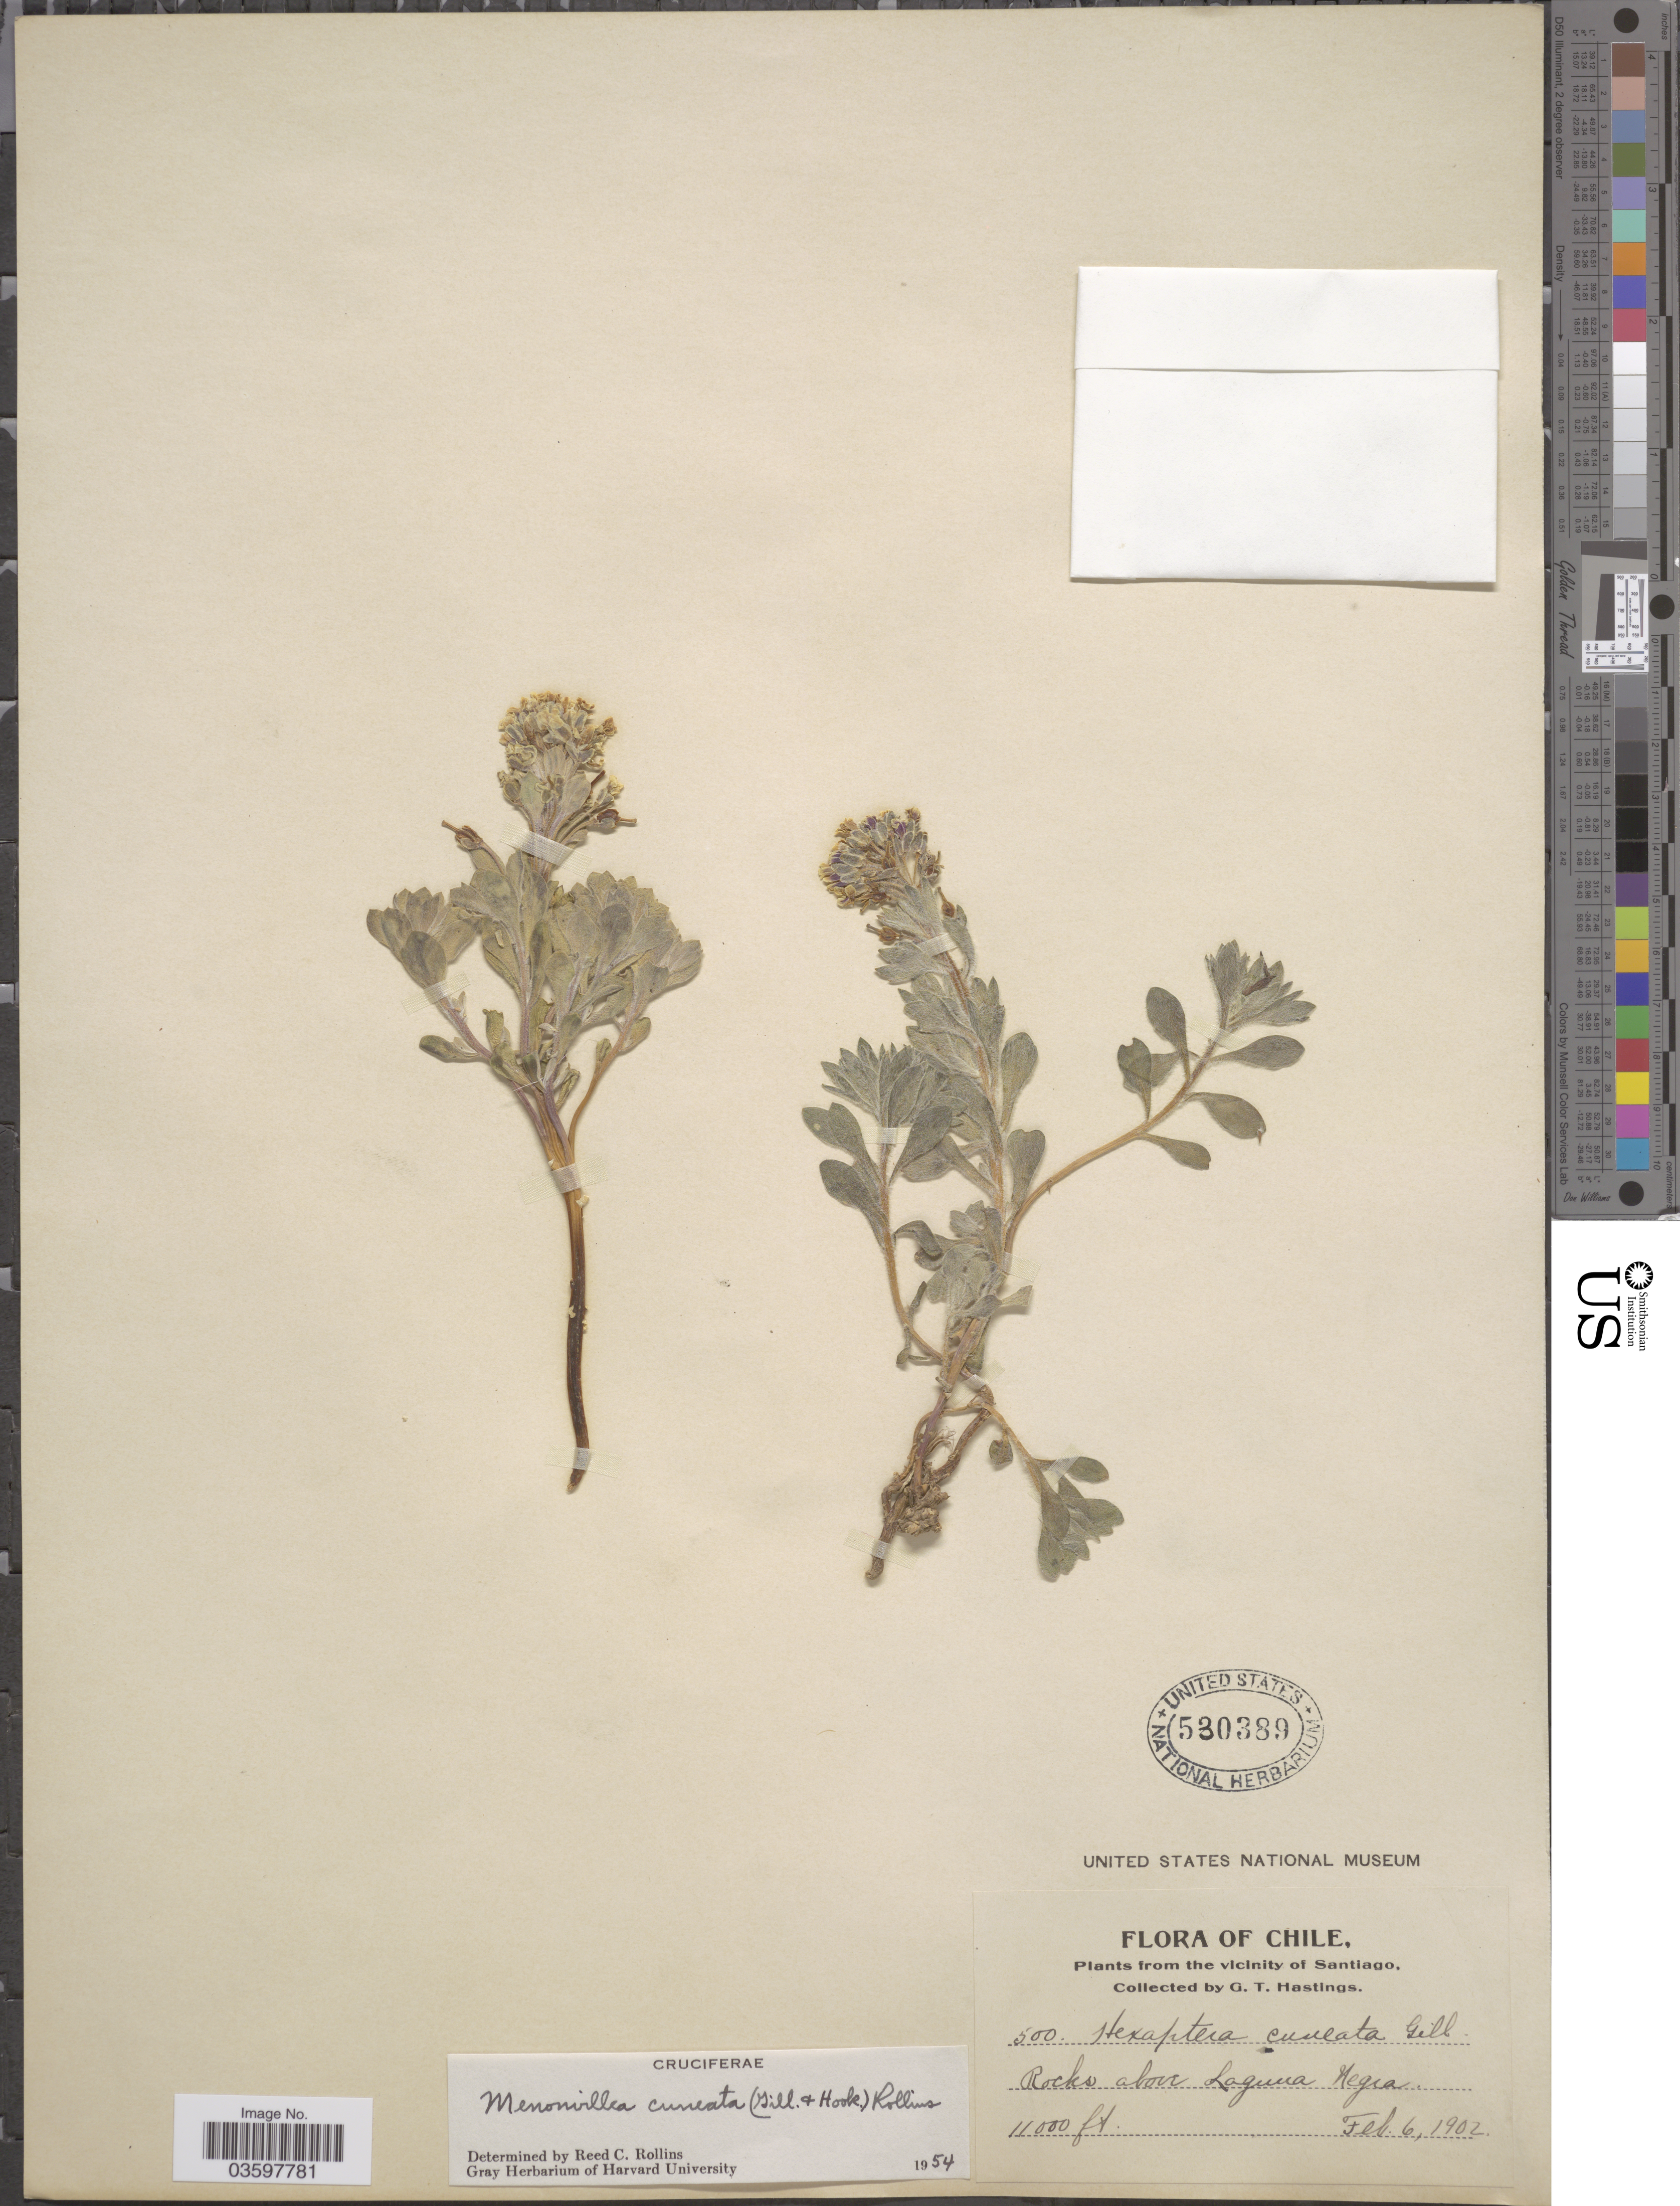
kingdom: Plantae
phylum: Tracheophyta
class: Magnoliopsida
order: Brassicales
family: Brassicaceae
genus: Menonvillea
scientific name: Menonvillea cuneata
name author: (Gillies & Hook.) Rollins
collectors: G. Hastings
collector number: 500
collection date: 1902-02-06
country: Chile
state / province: Región Metropolitana (RM)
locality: Vicinity of Santiago. Rocks above Laguna Negra.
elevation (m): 3353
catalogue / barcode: US 530389